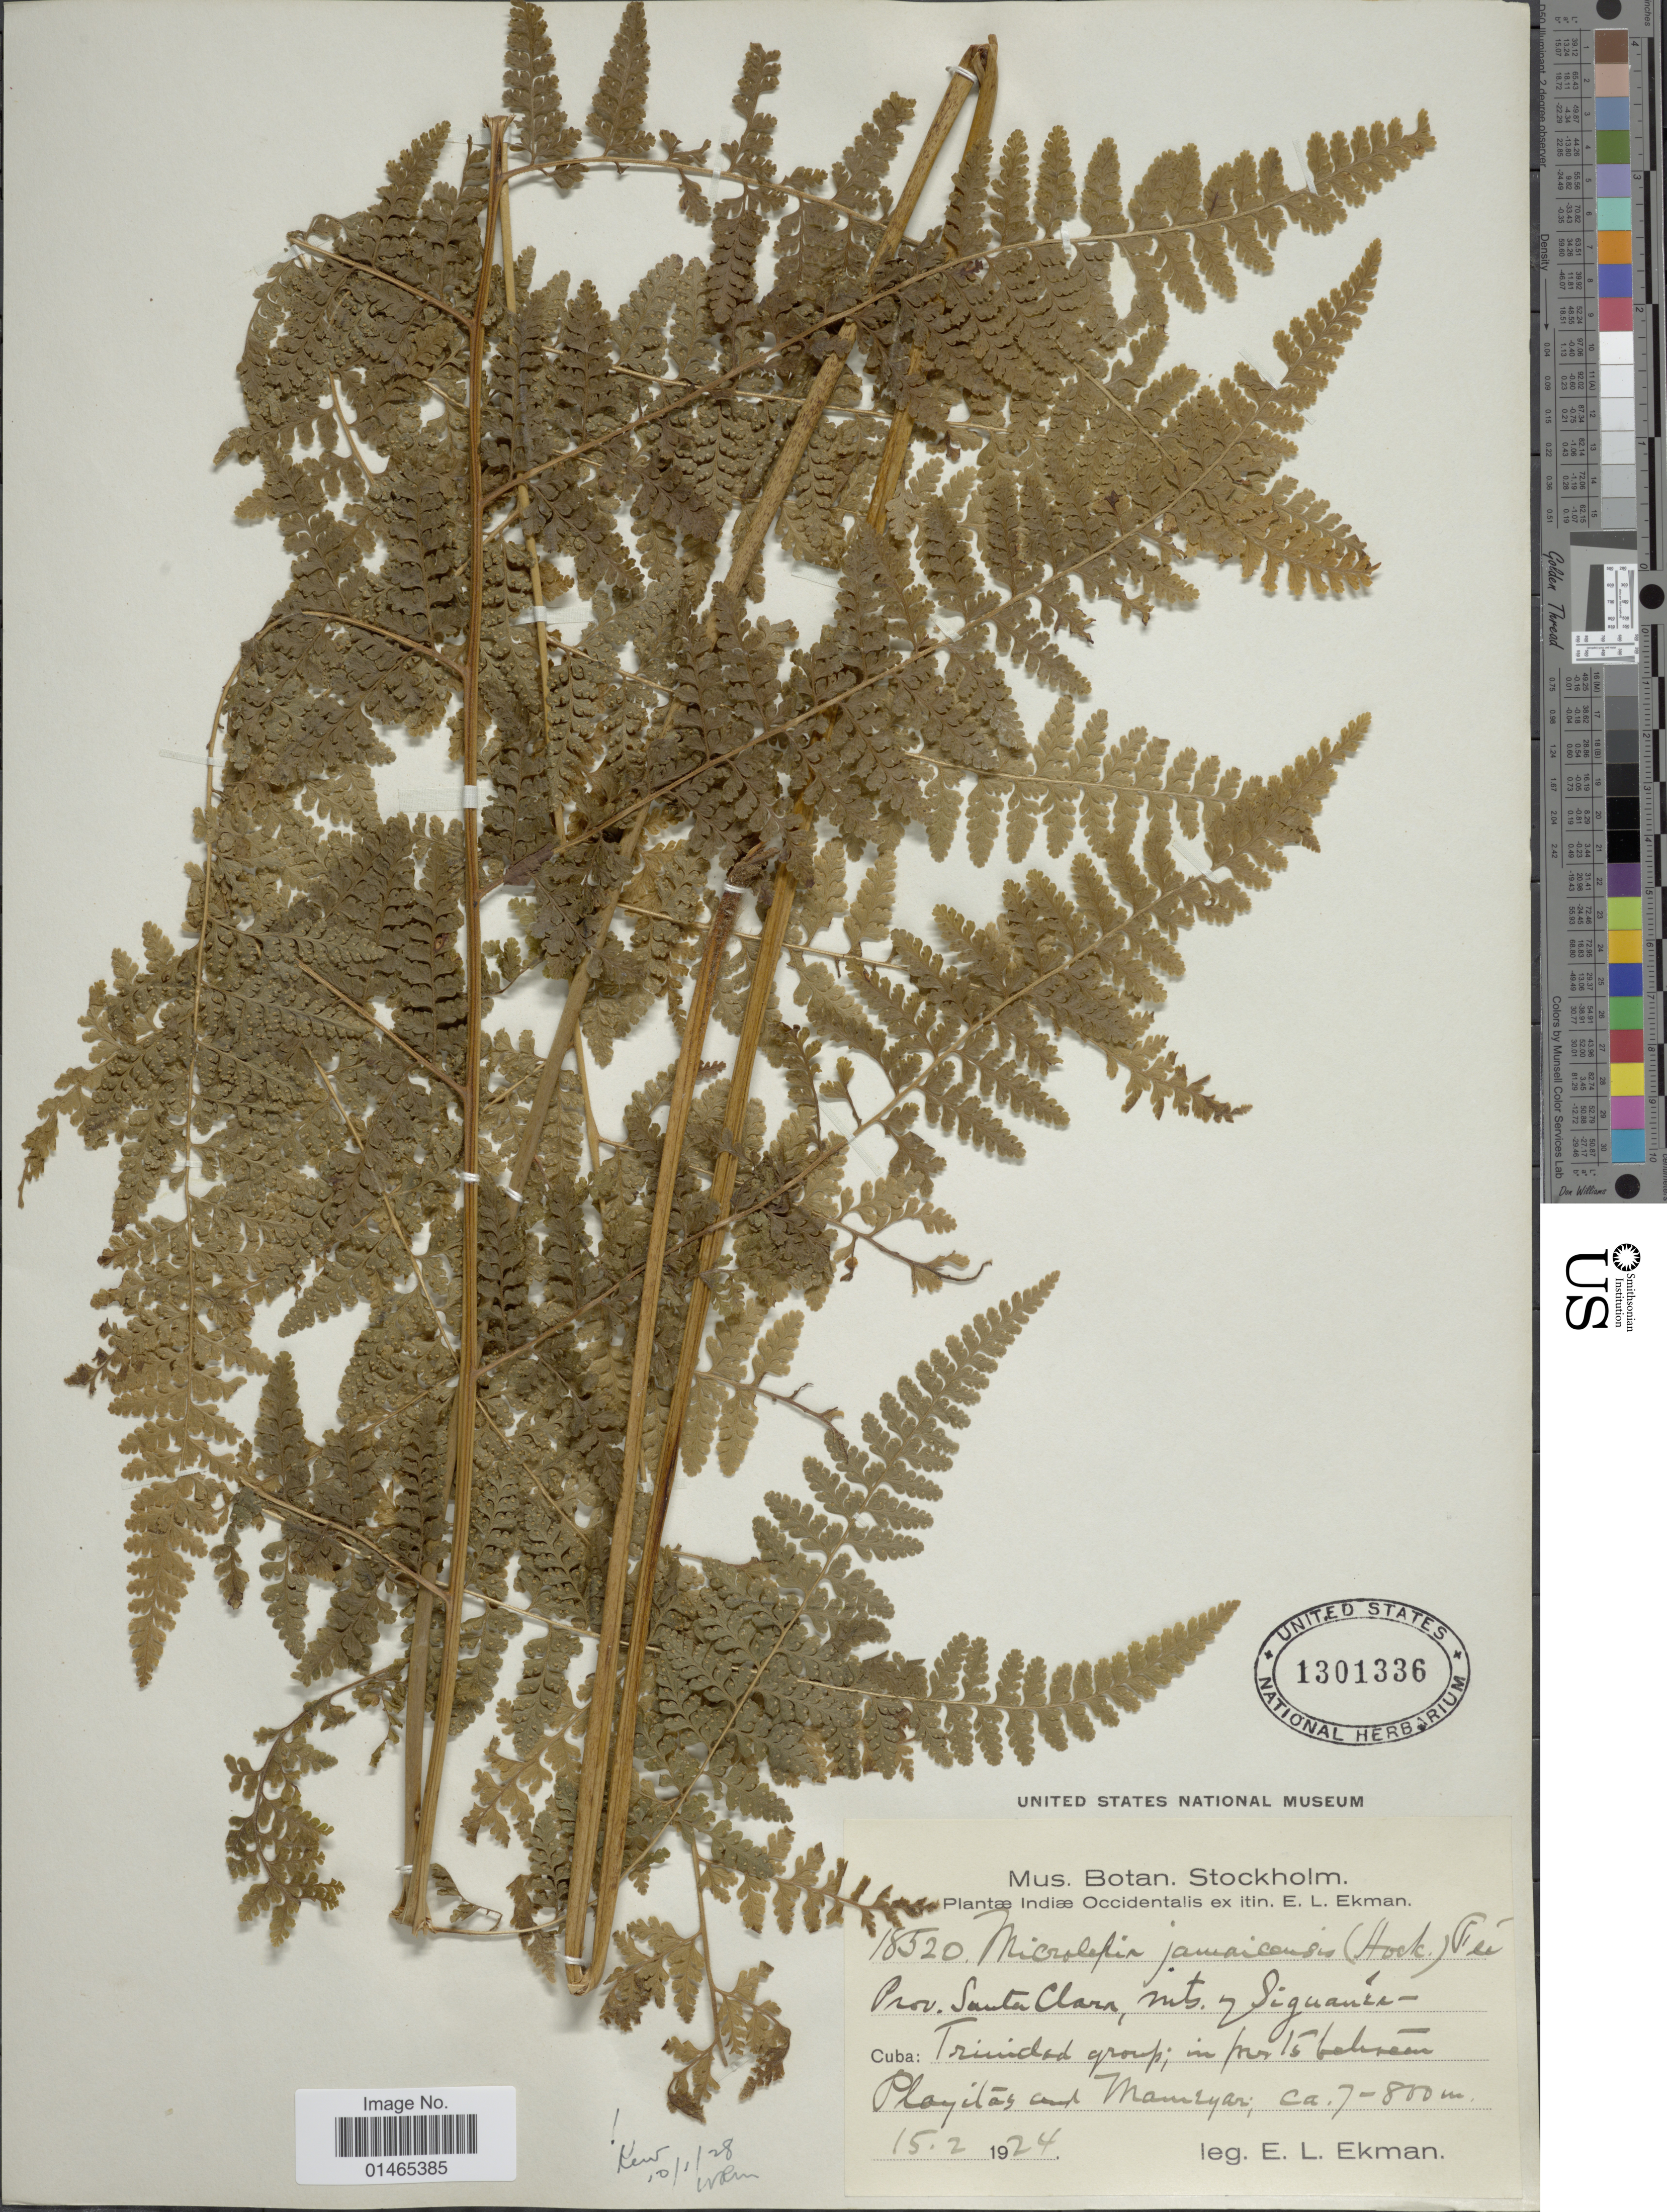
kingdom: Plantae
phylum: Tracheophyta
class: Polypodiopsida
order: Polypodiales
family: Dennstaedtiaceae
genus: Microlepia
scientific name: Microlepia jamaicensis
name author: (Hook.) Fée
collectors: E. L. Ekman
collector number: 18520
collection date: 1924-02-15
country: Cuba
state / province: Las Villas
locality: Prov. Santa Clara, mts. Siguanéa, Trinidad group, in forest between Playitas and Maneyan.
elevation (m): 7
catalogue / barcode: US 1301336